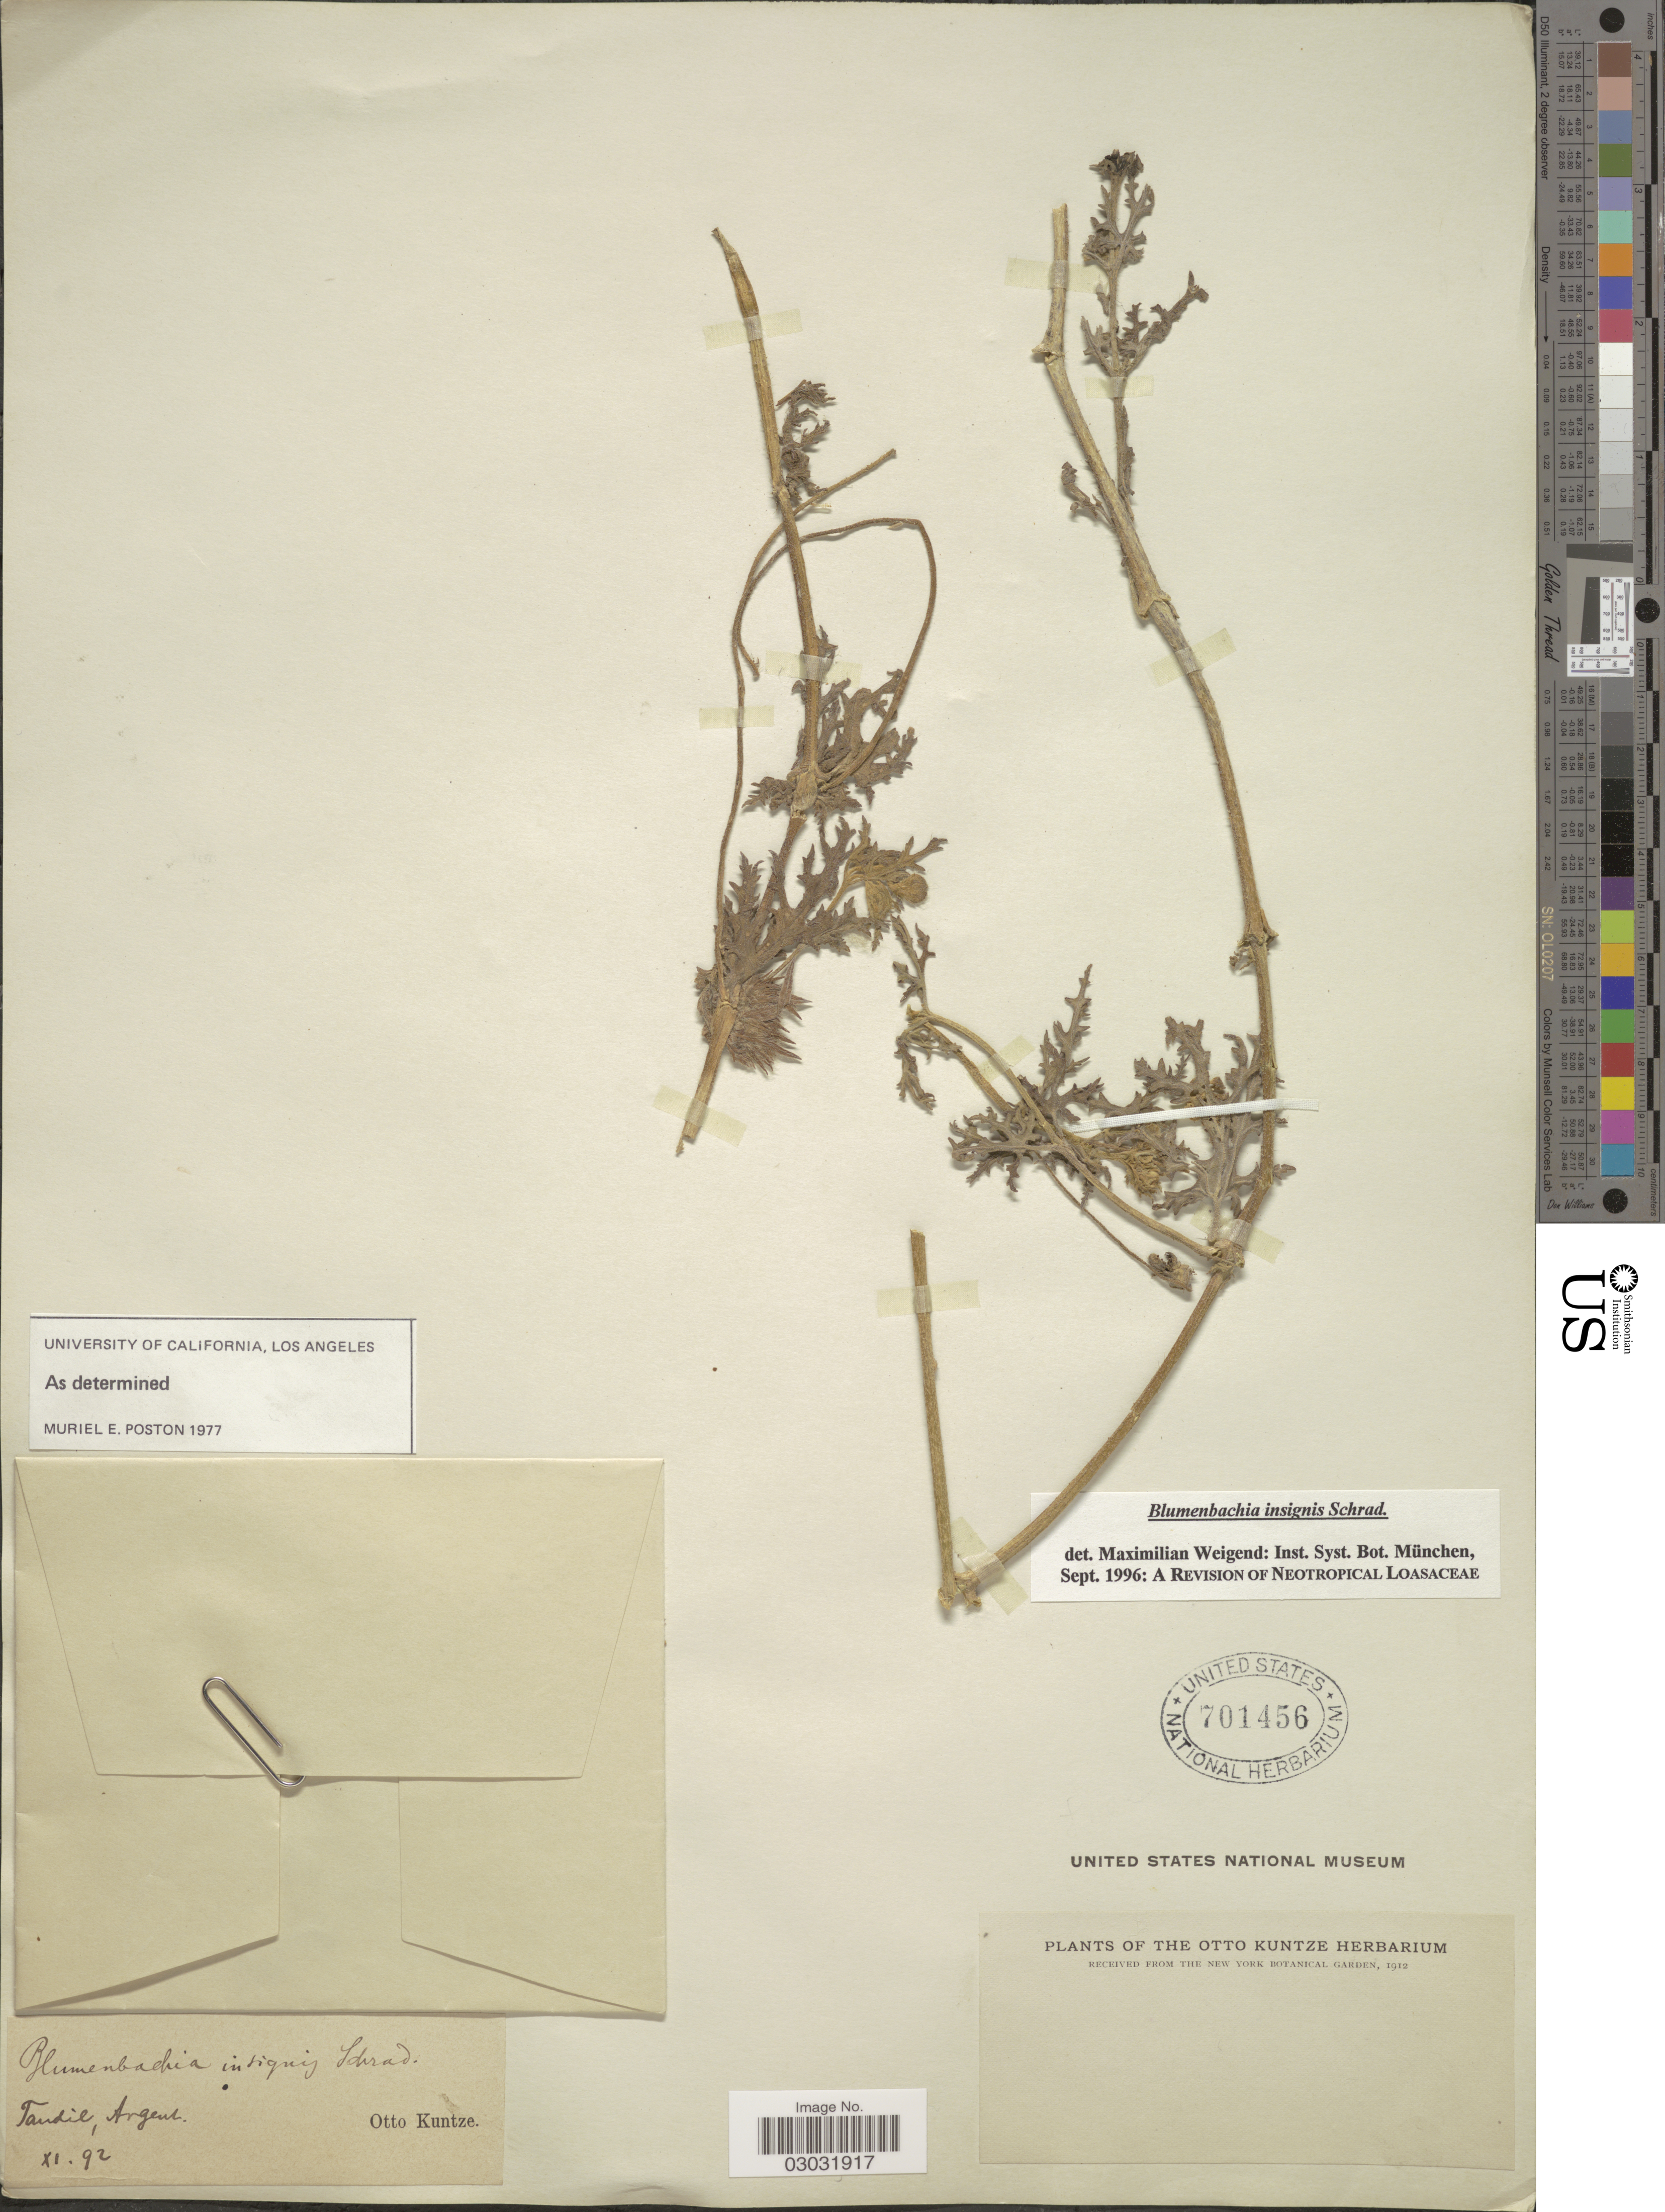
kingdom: Plantae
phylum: Tracheophyta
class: Magnoliopsida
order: Cornales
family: Loasaceae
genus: Blumenbachia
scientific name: Blumenbachia insignis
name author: Schrad.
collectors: C.E.O. Kuntze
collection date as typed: Transcribed d/m/y: /11/92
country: Argentina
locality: Tandil, Argent.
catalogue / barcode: US 701456